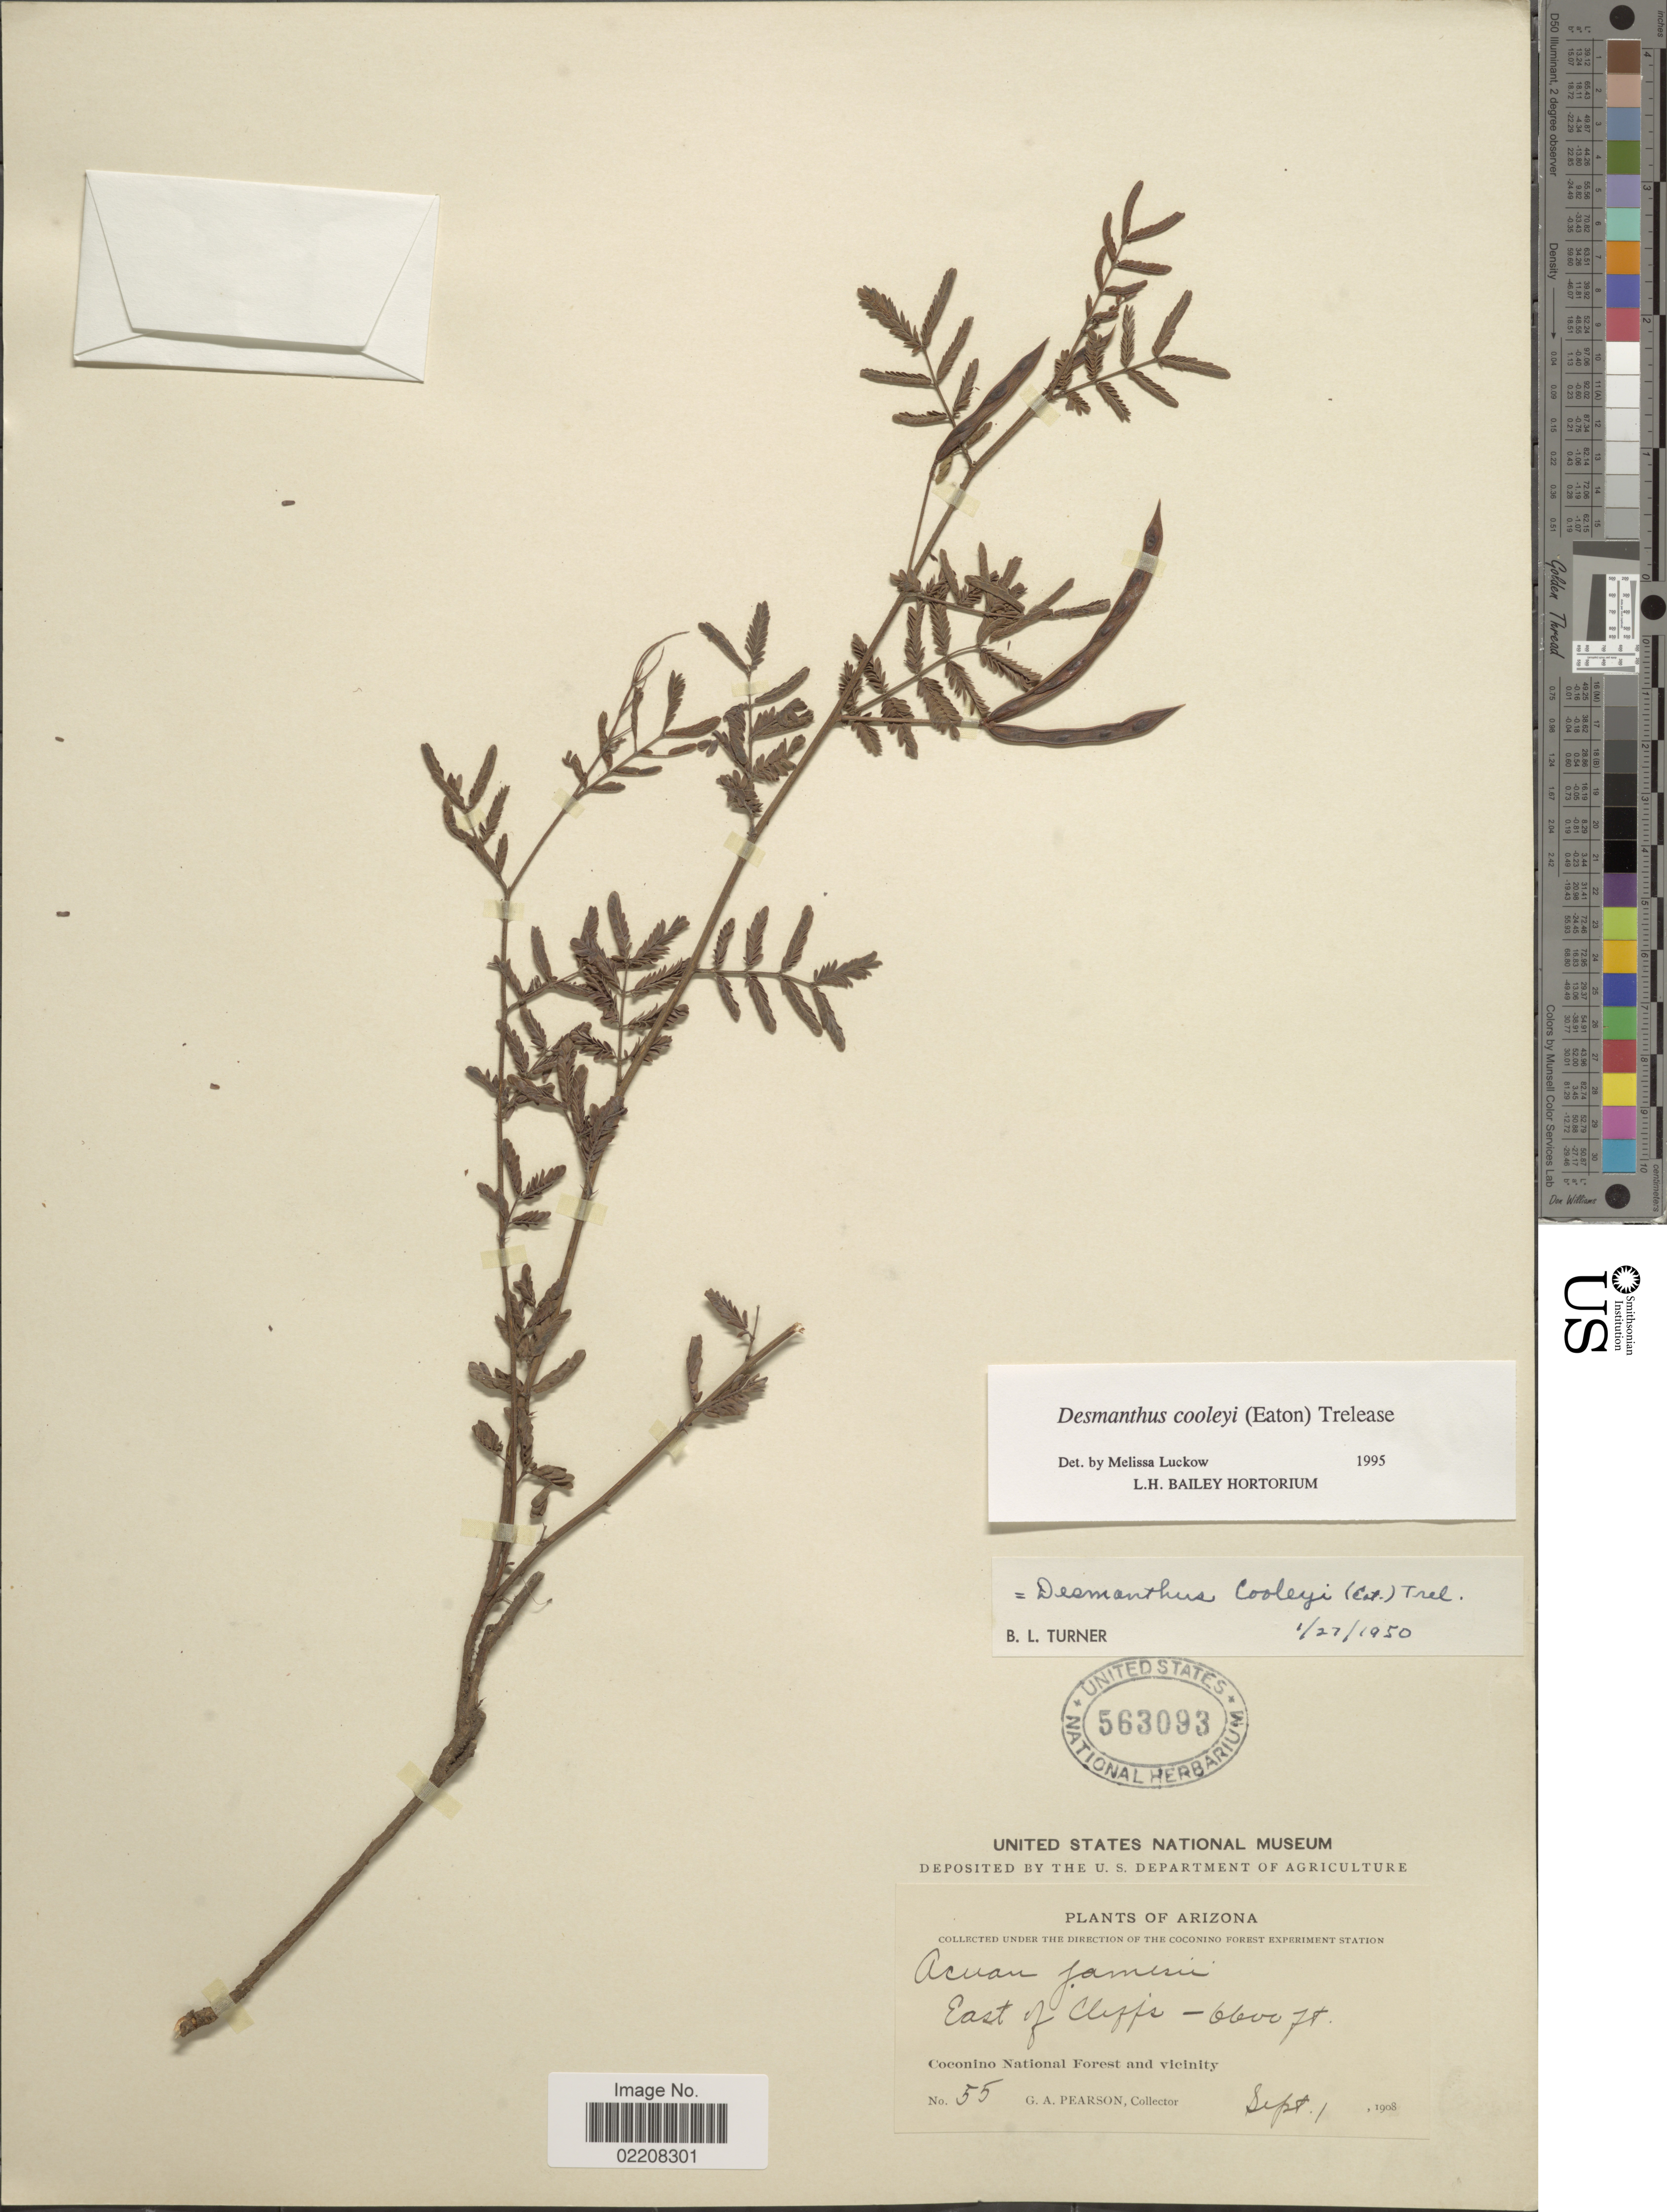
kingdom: Plantae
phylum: Tracheophyta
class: Magnoliopsida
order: Fabales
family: Fabaceae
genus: Desmanthus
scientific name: Desmanthus cooleyi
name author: (Eaton) Trel.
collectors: G. Pearson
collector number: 55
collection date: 1908-09-01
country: United States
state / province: Arizona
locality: East of Cliff's. Coconino National Forest and vicinity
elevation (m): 2012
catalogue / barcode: US 563093